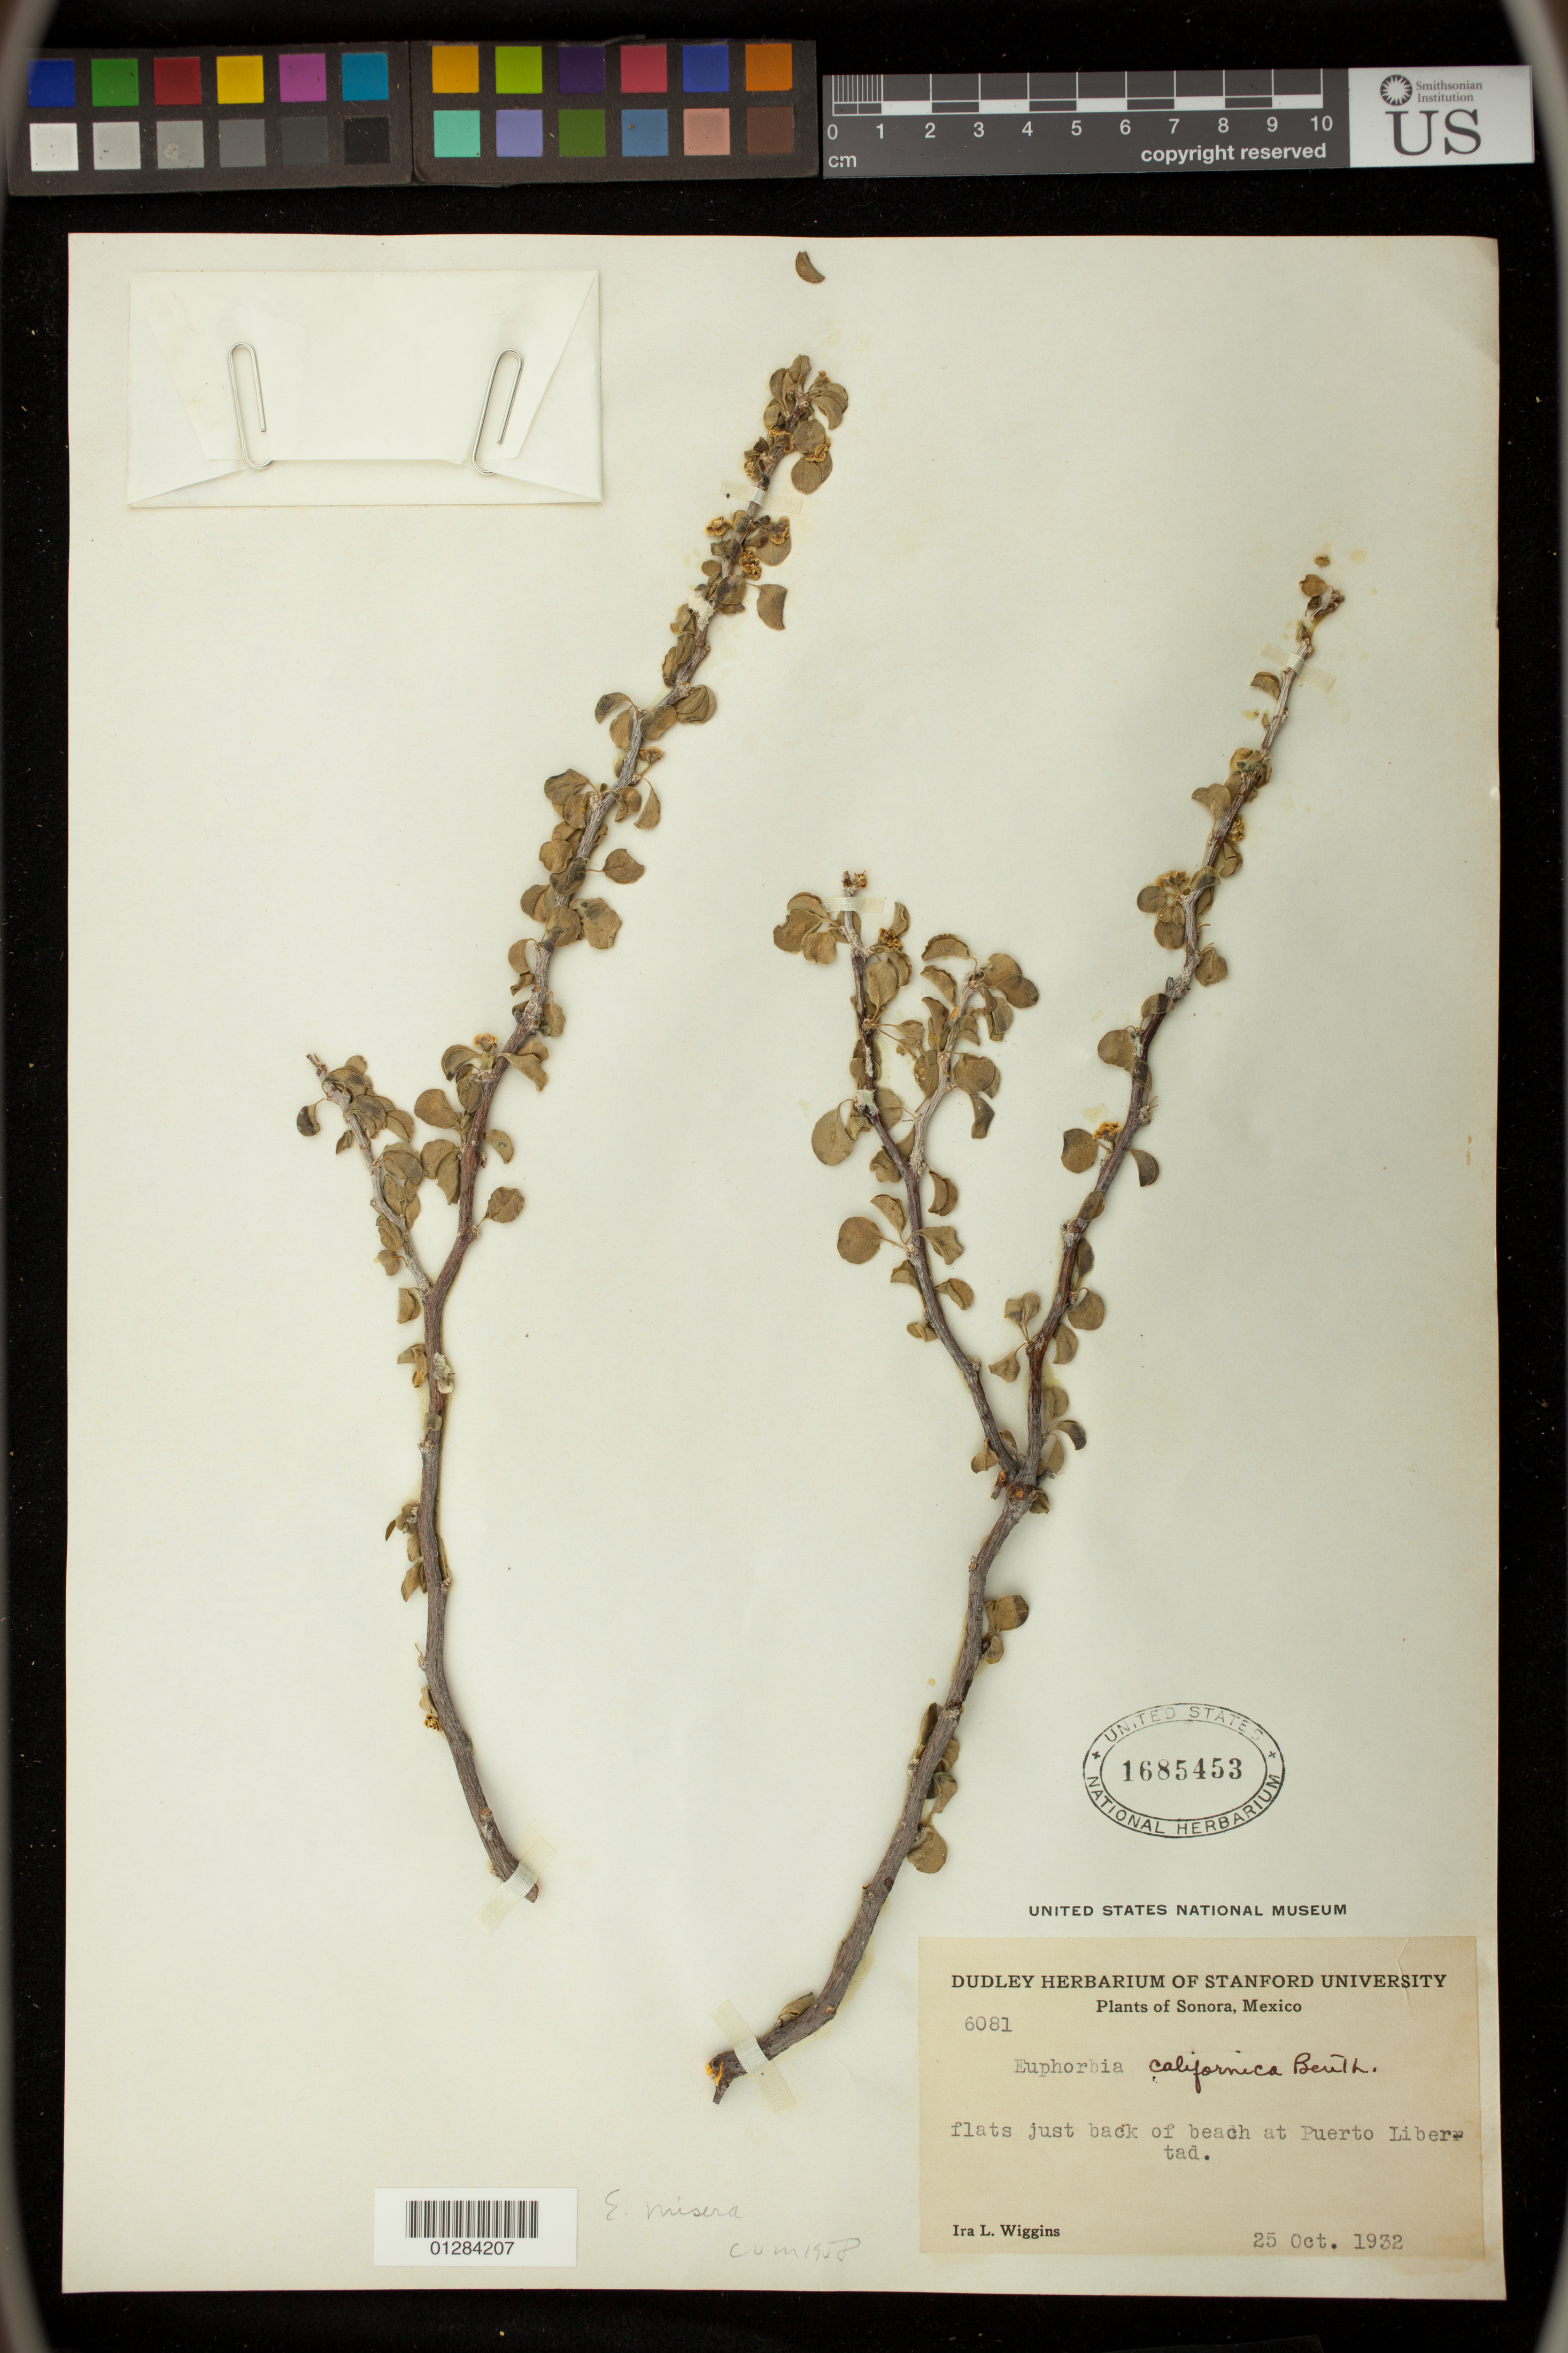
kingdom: Plantae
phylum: Tracheophyta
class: Magnoliopsida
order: Malpighiales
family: Euphorbiaceae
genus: Euphorbia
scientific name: Euphorbia misera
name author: Benth.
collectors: I. L. Wiggins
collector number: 6081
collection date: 1932-10-25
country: Mexico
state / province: Sonora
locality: Flats just back of beach at Puerto Libertad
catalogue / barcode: US 1685453